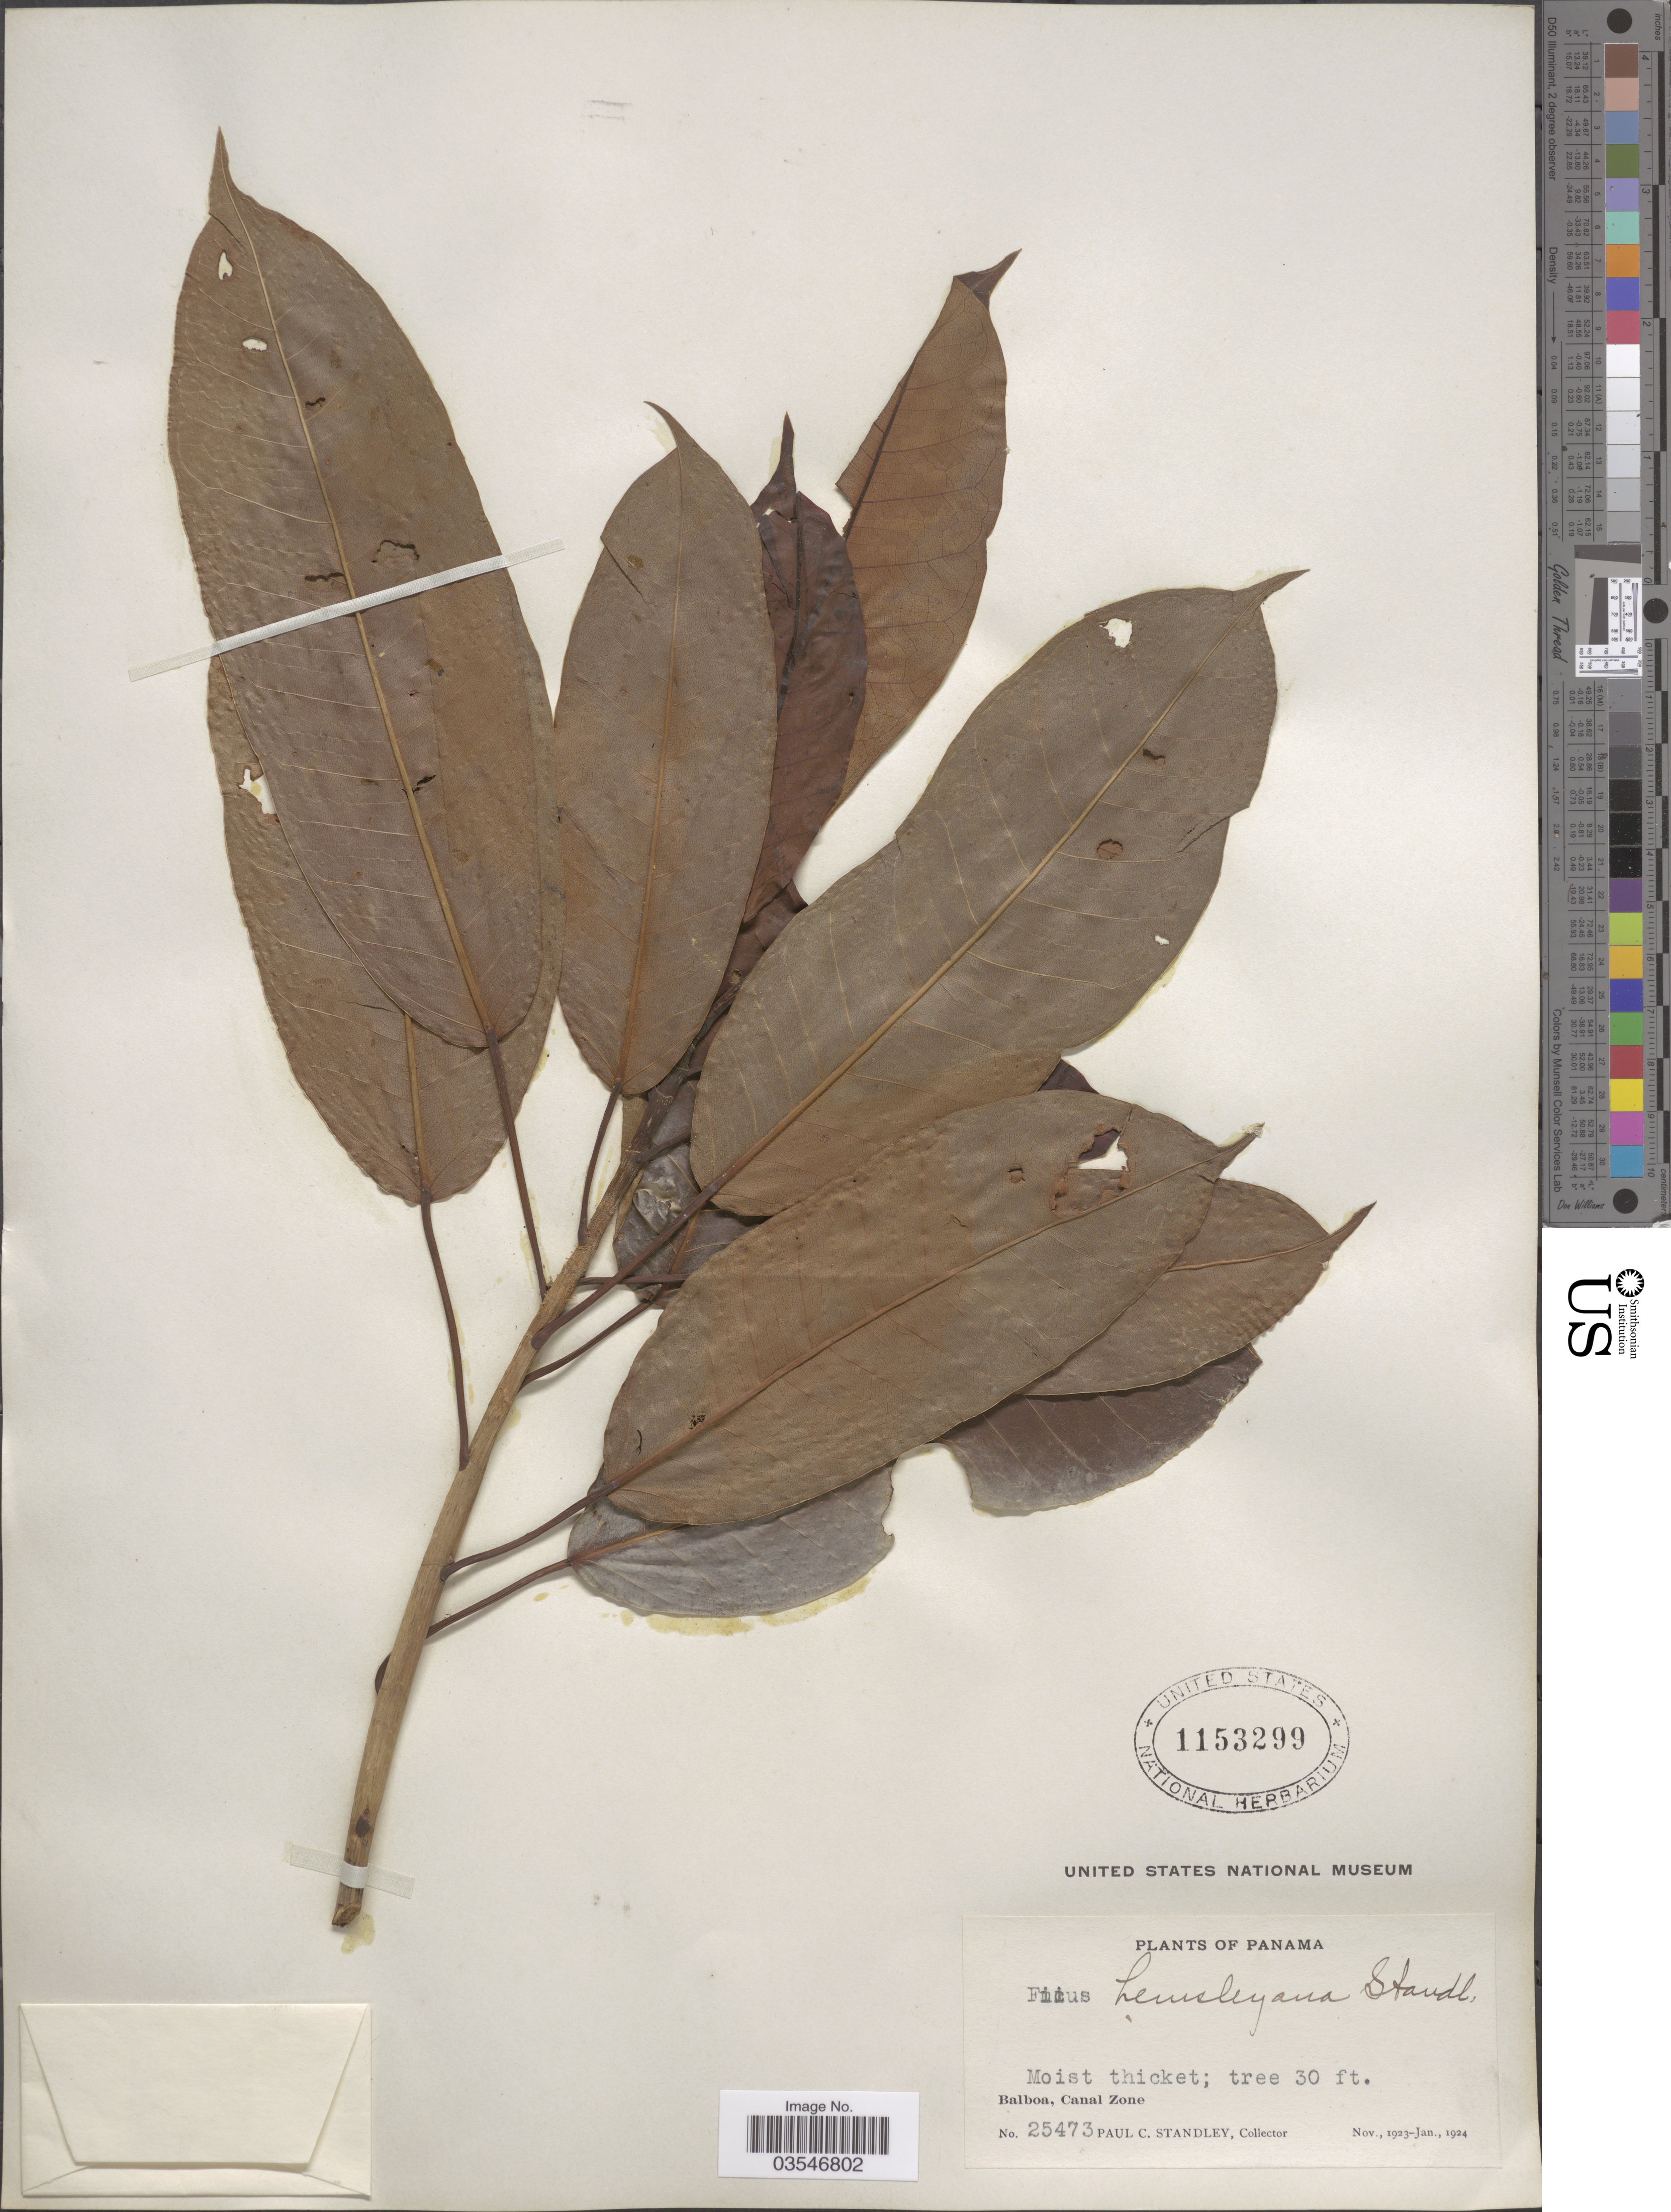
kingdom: Plantae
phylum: Tracheophyta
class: Magnoliopsida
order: Rosales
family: Moraceae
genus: Ficus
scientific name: Ficus hemsleyana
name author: King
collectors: P. C. Standley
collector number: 25473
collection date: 1923-11/1924-01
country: Panama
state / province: Colón / Panamá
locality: Balboa, Canal Zone.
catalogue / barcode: US 1153299